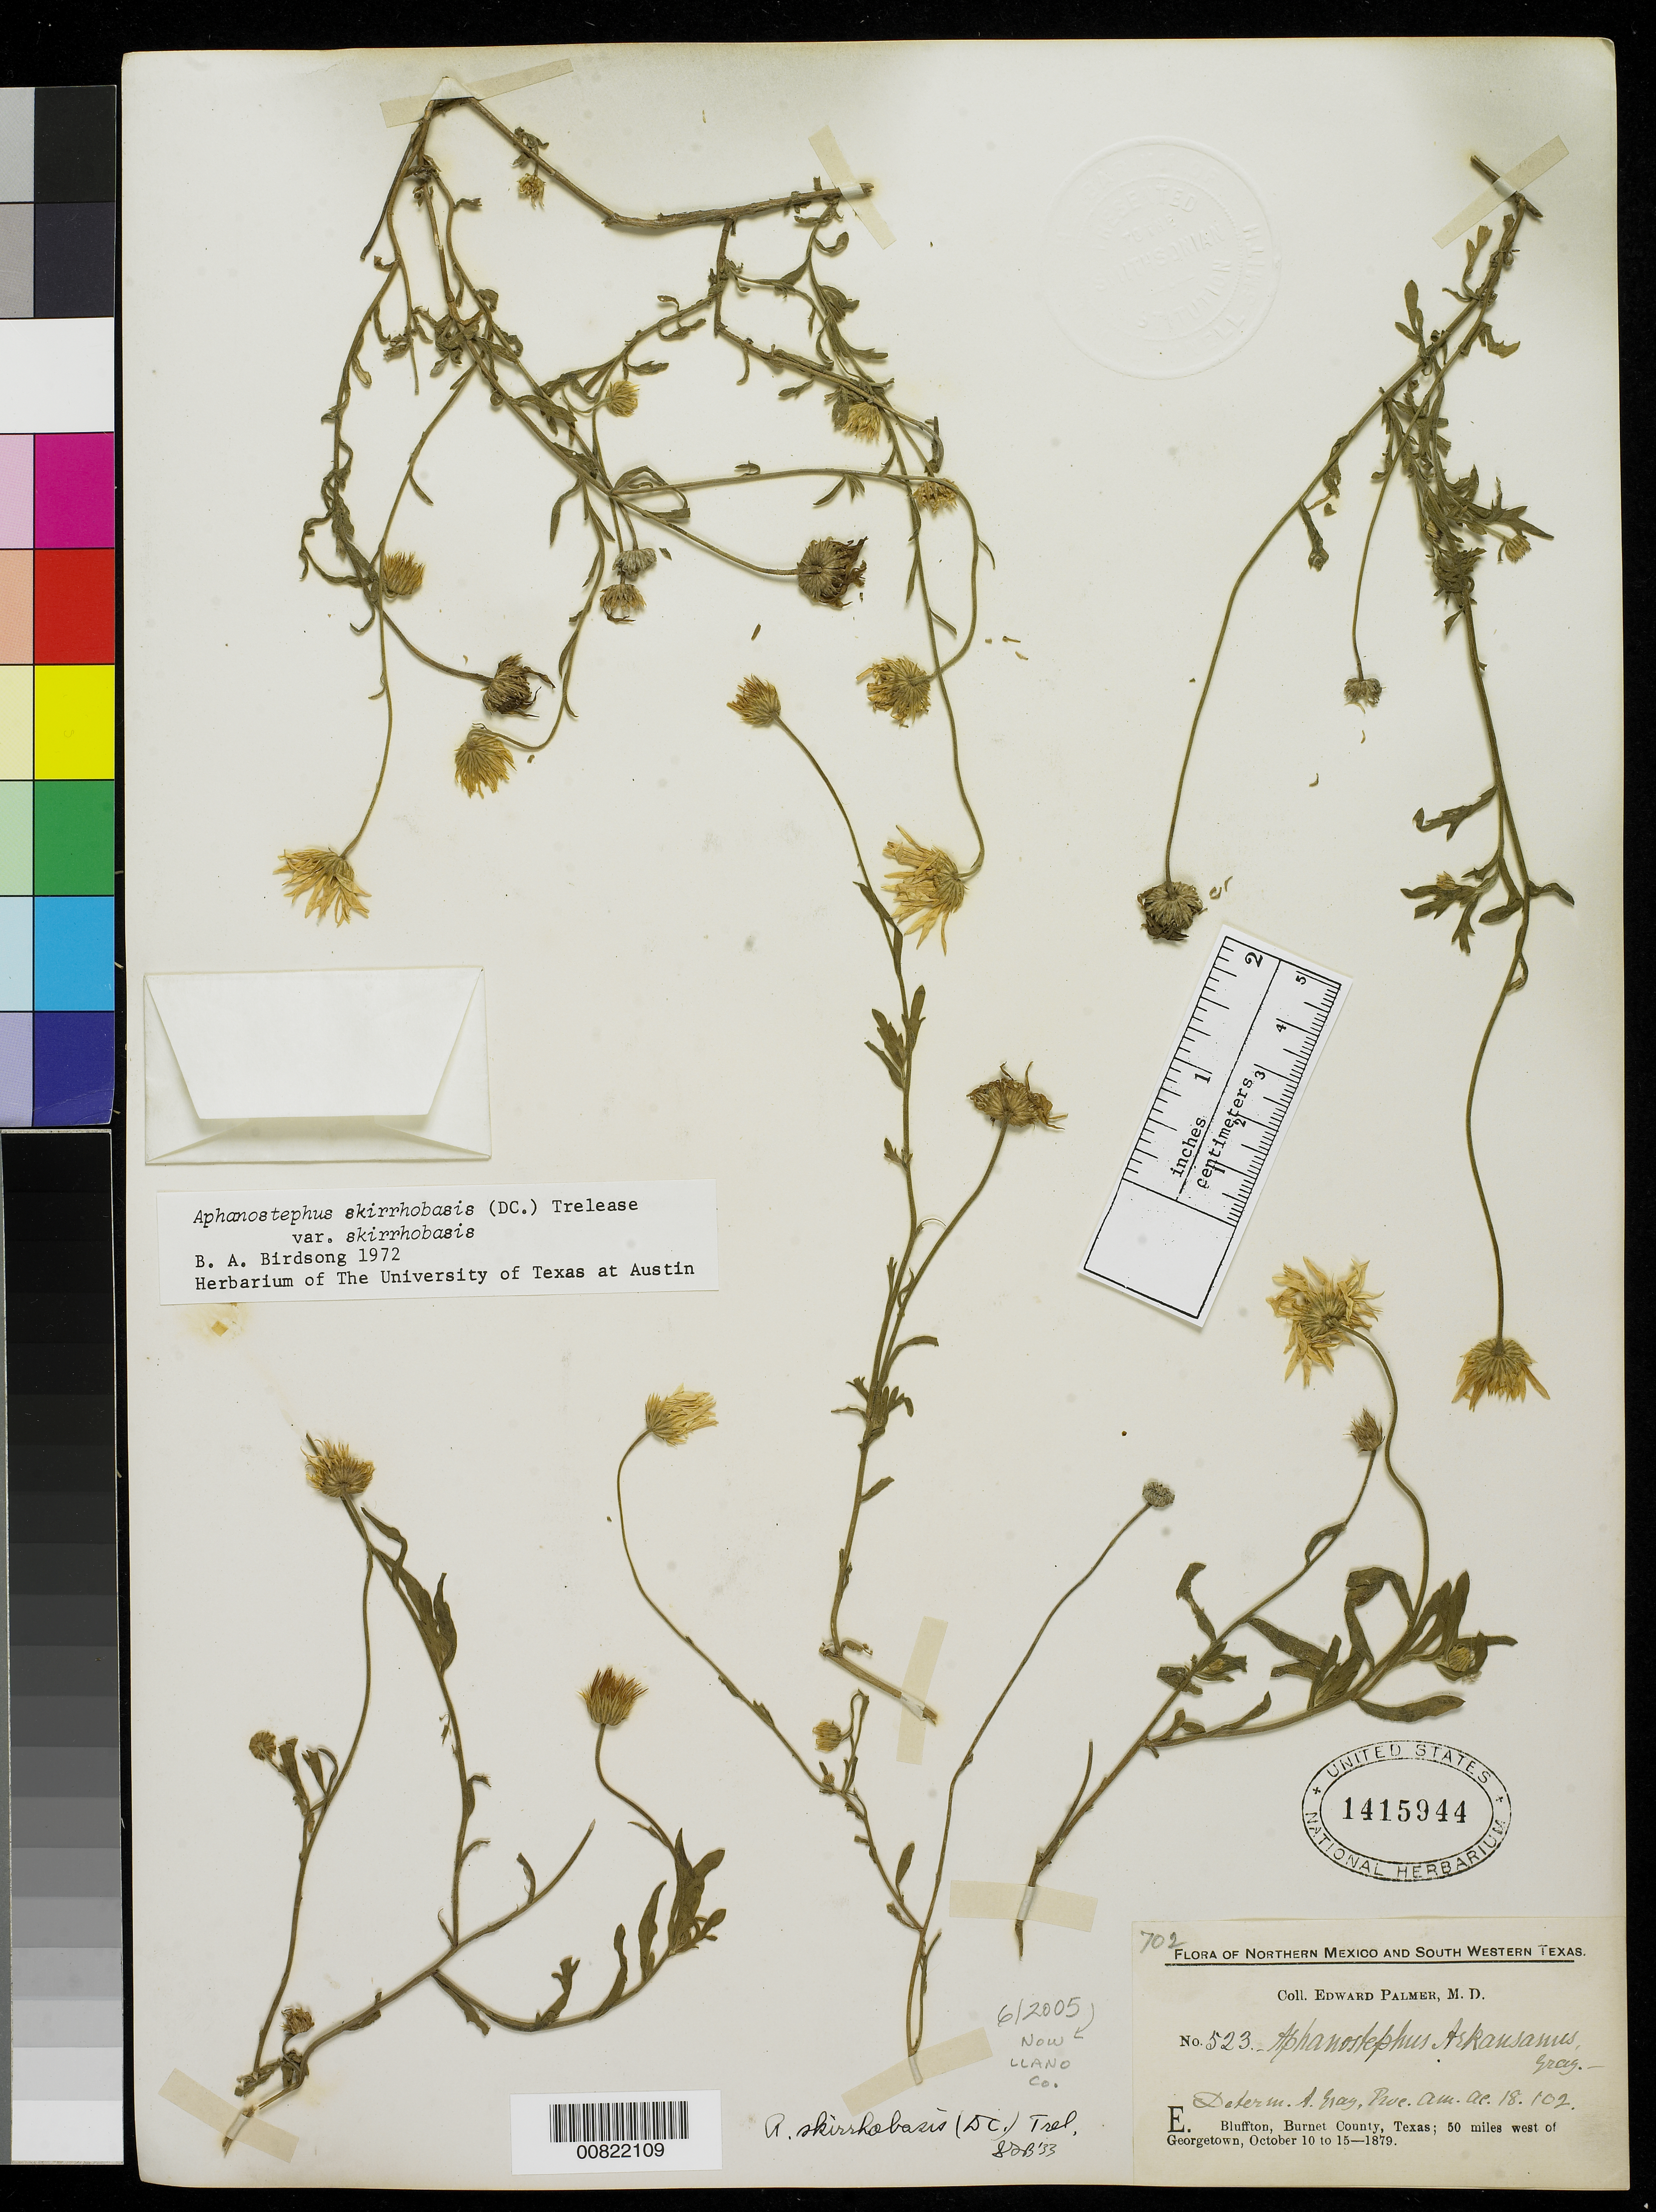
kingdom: Plantae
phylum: Tracheophyta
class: Magnoliopsida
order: Asterales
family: Asteraceae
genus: Aphanostephus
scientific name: Aphanostephus skirrhobasis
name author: (DC.) Trel. ex Coville & Branner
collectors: E. Palmer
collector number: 523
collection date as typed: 10 Oct 1879 to 15 Oct 1879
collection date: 1879-10-10/1879-10-15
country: United States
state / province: Texas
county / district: Burnet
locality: E. Bluffton, Burnet County, Texas; 50 miles west of Georgetown.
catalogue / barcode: US 1415944